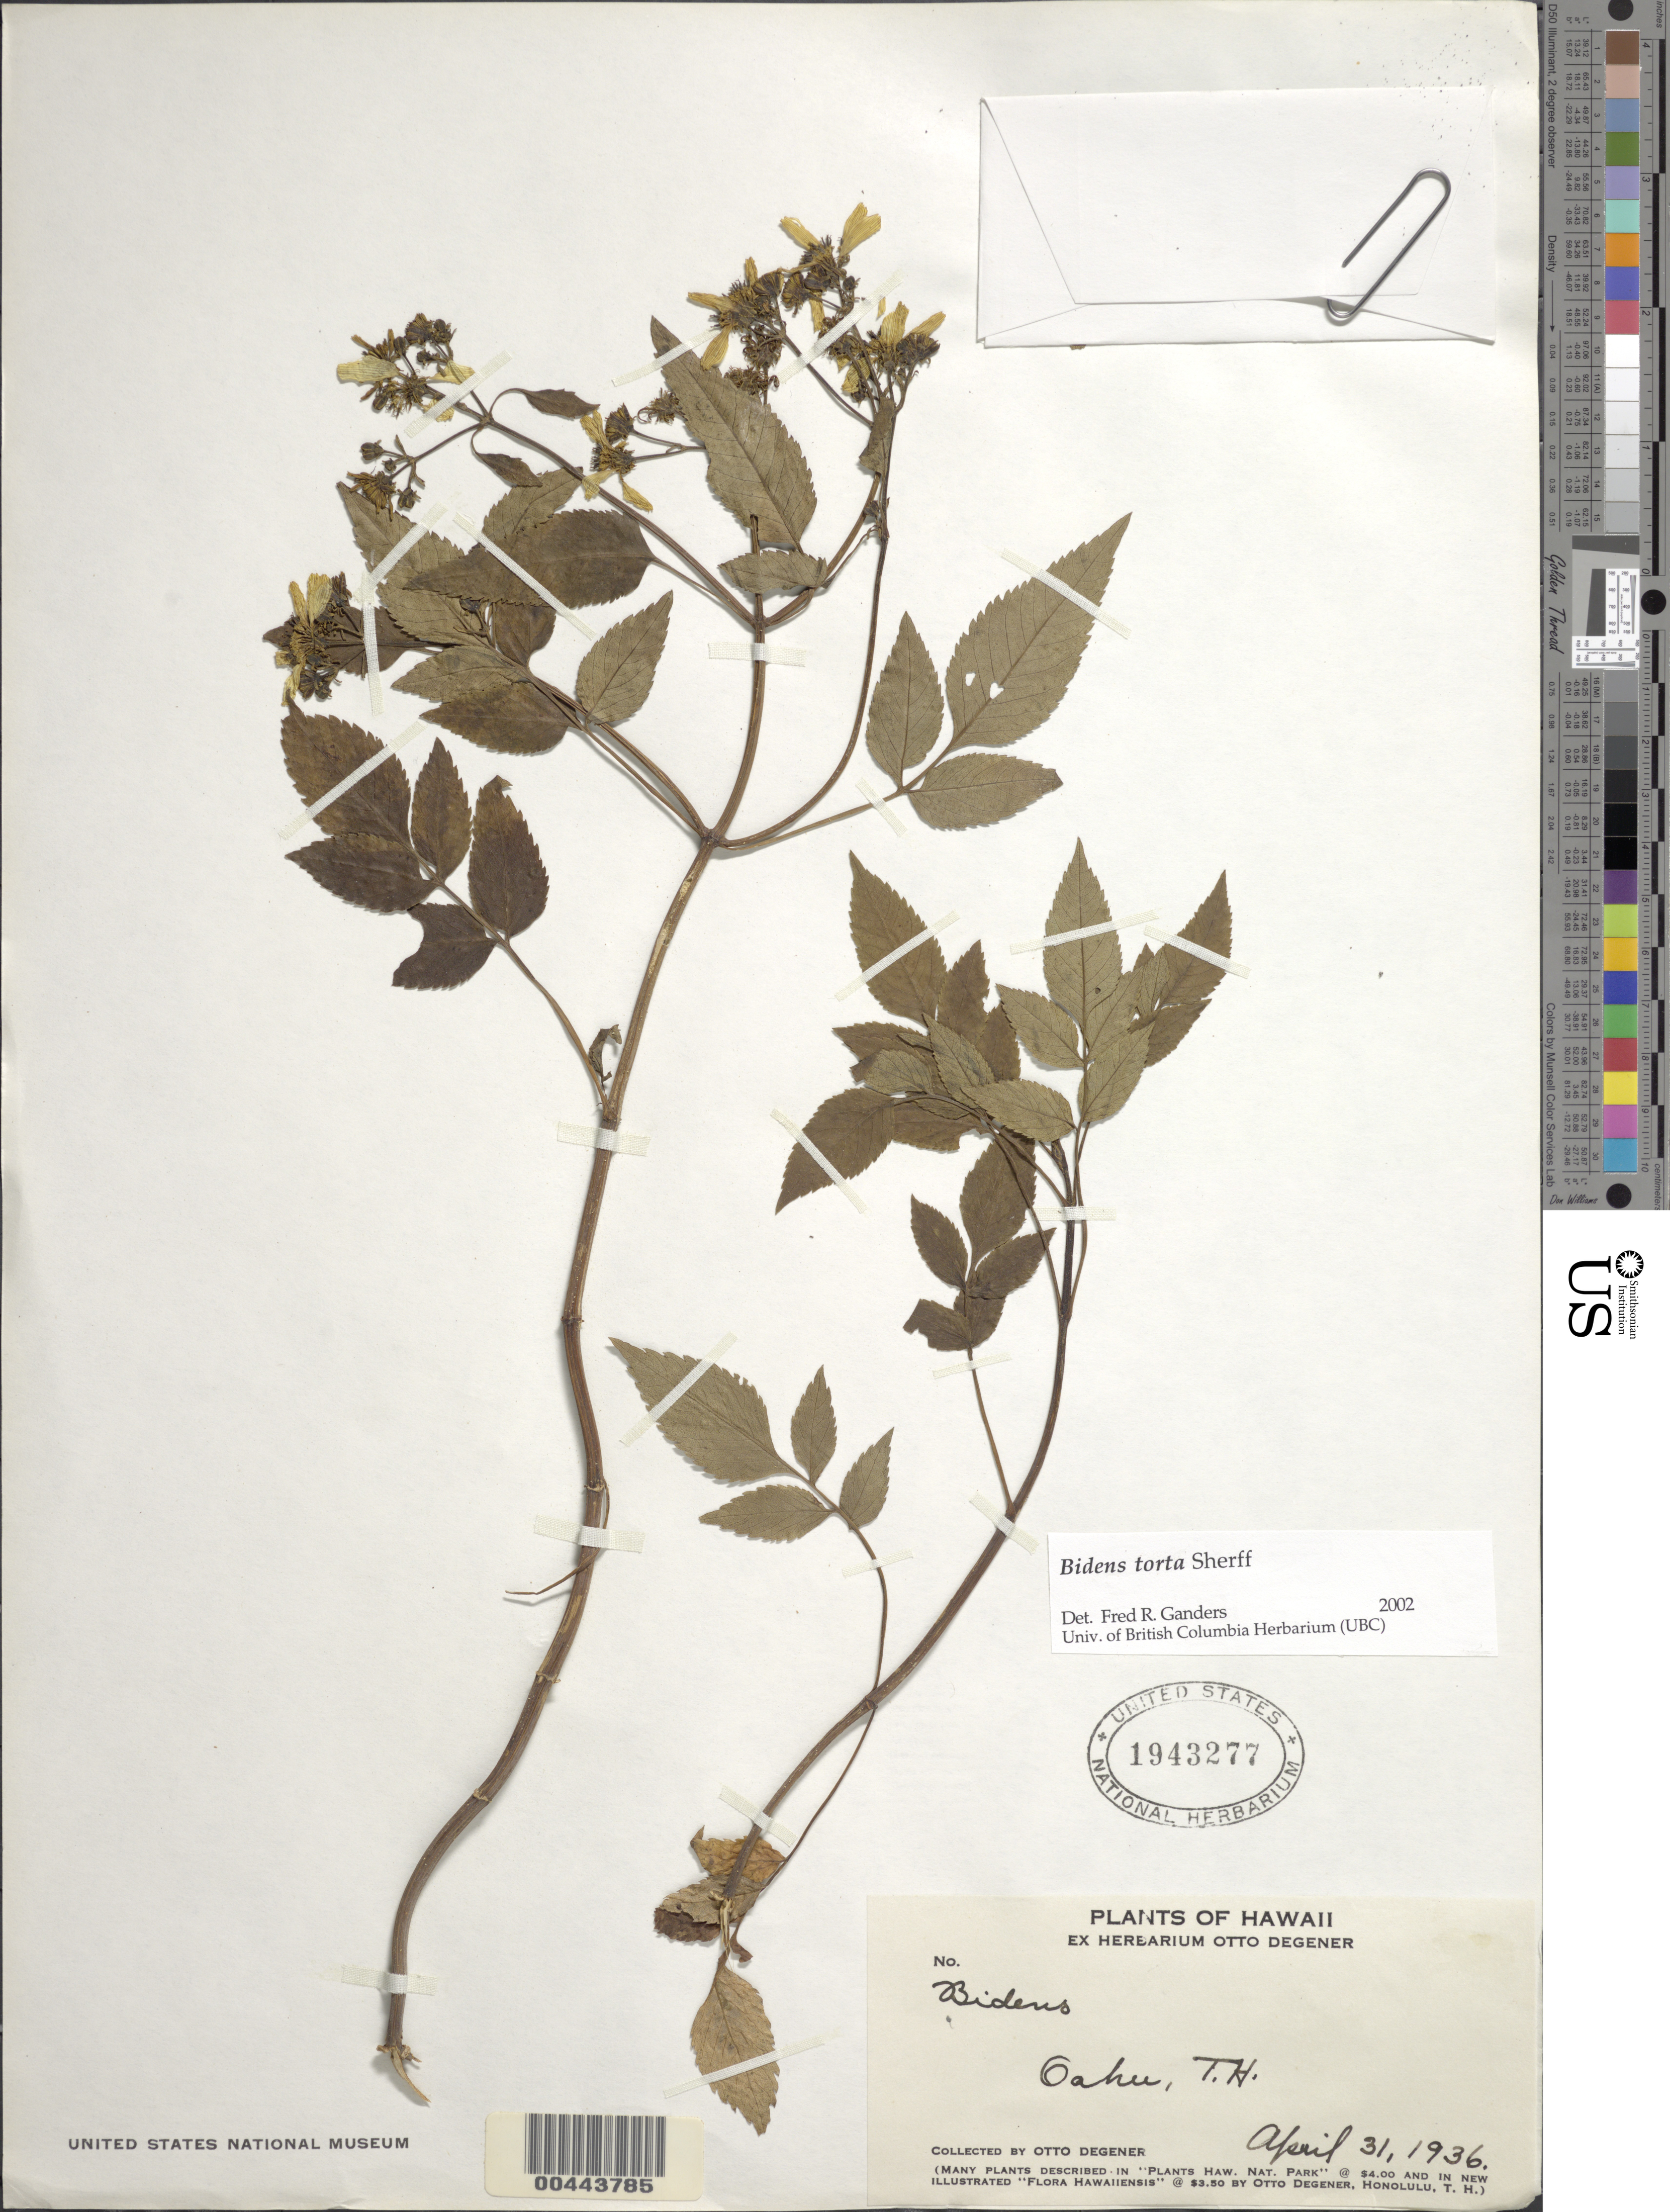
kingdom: Plantae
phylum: Tracheophyta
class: Magnoliopsida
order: Asterales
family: Asteraceae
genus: Bidens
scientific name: Bidens torta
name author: Sherff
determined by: Ganders, F. R.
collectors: O. Degener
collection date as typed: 31 Apr 1936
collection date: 1936-04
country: United States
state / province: Hawaii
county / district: Honolulu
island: Oahu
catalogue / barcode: US 1943277